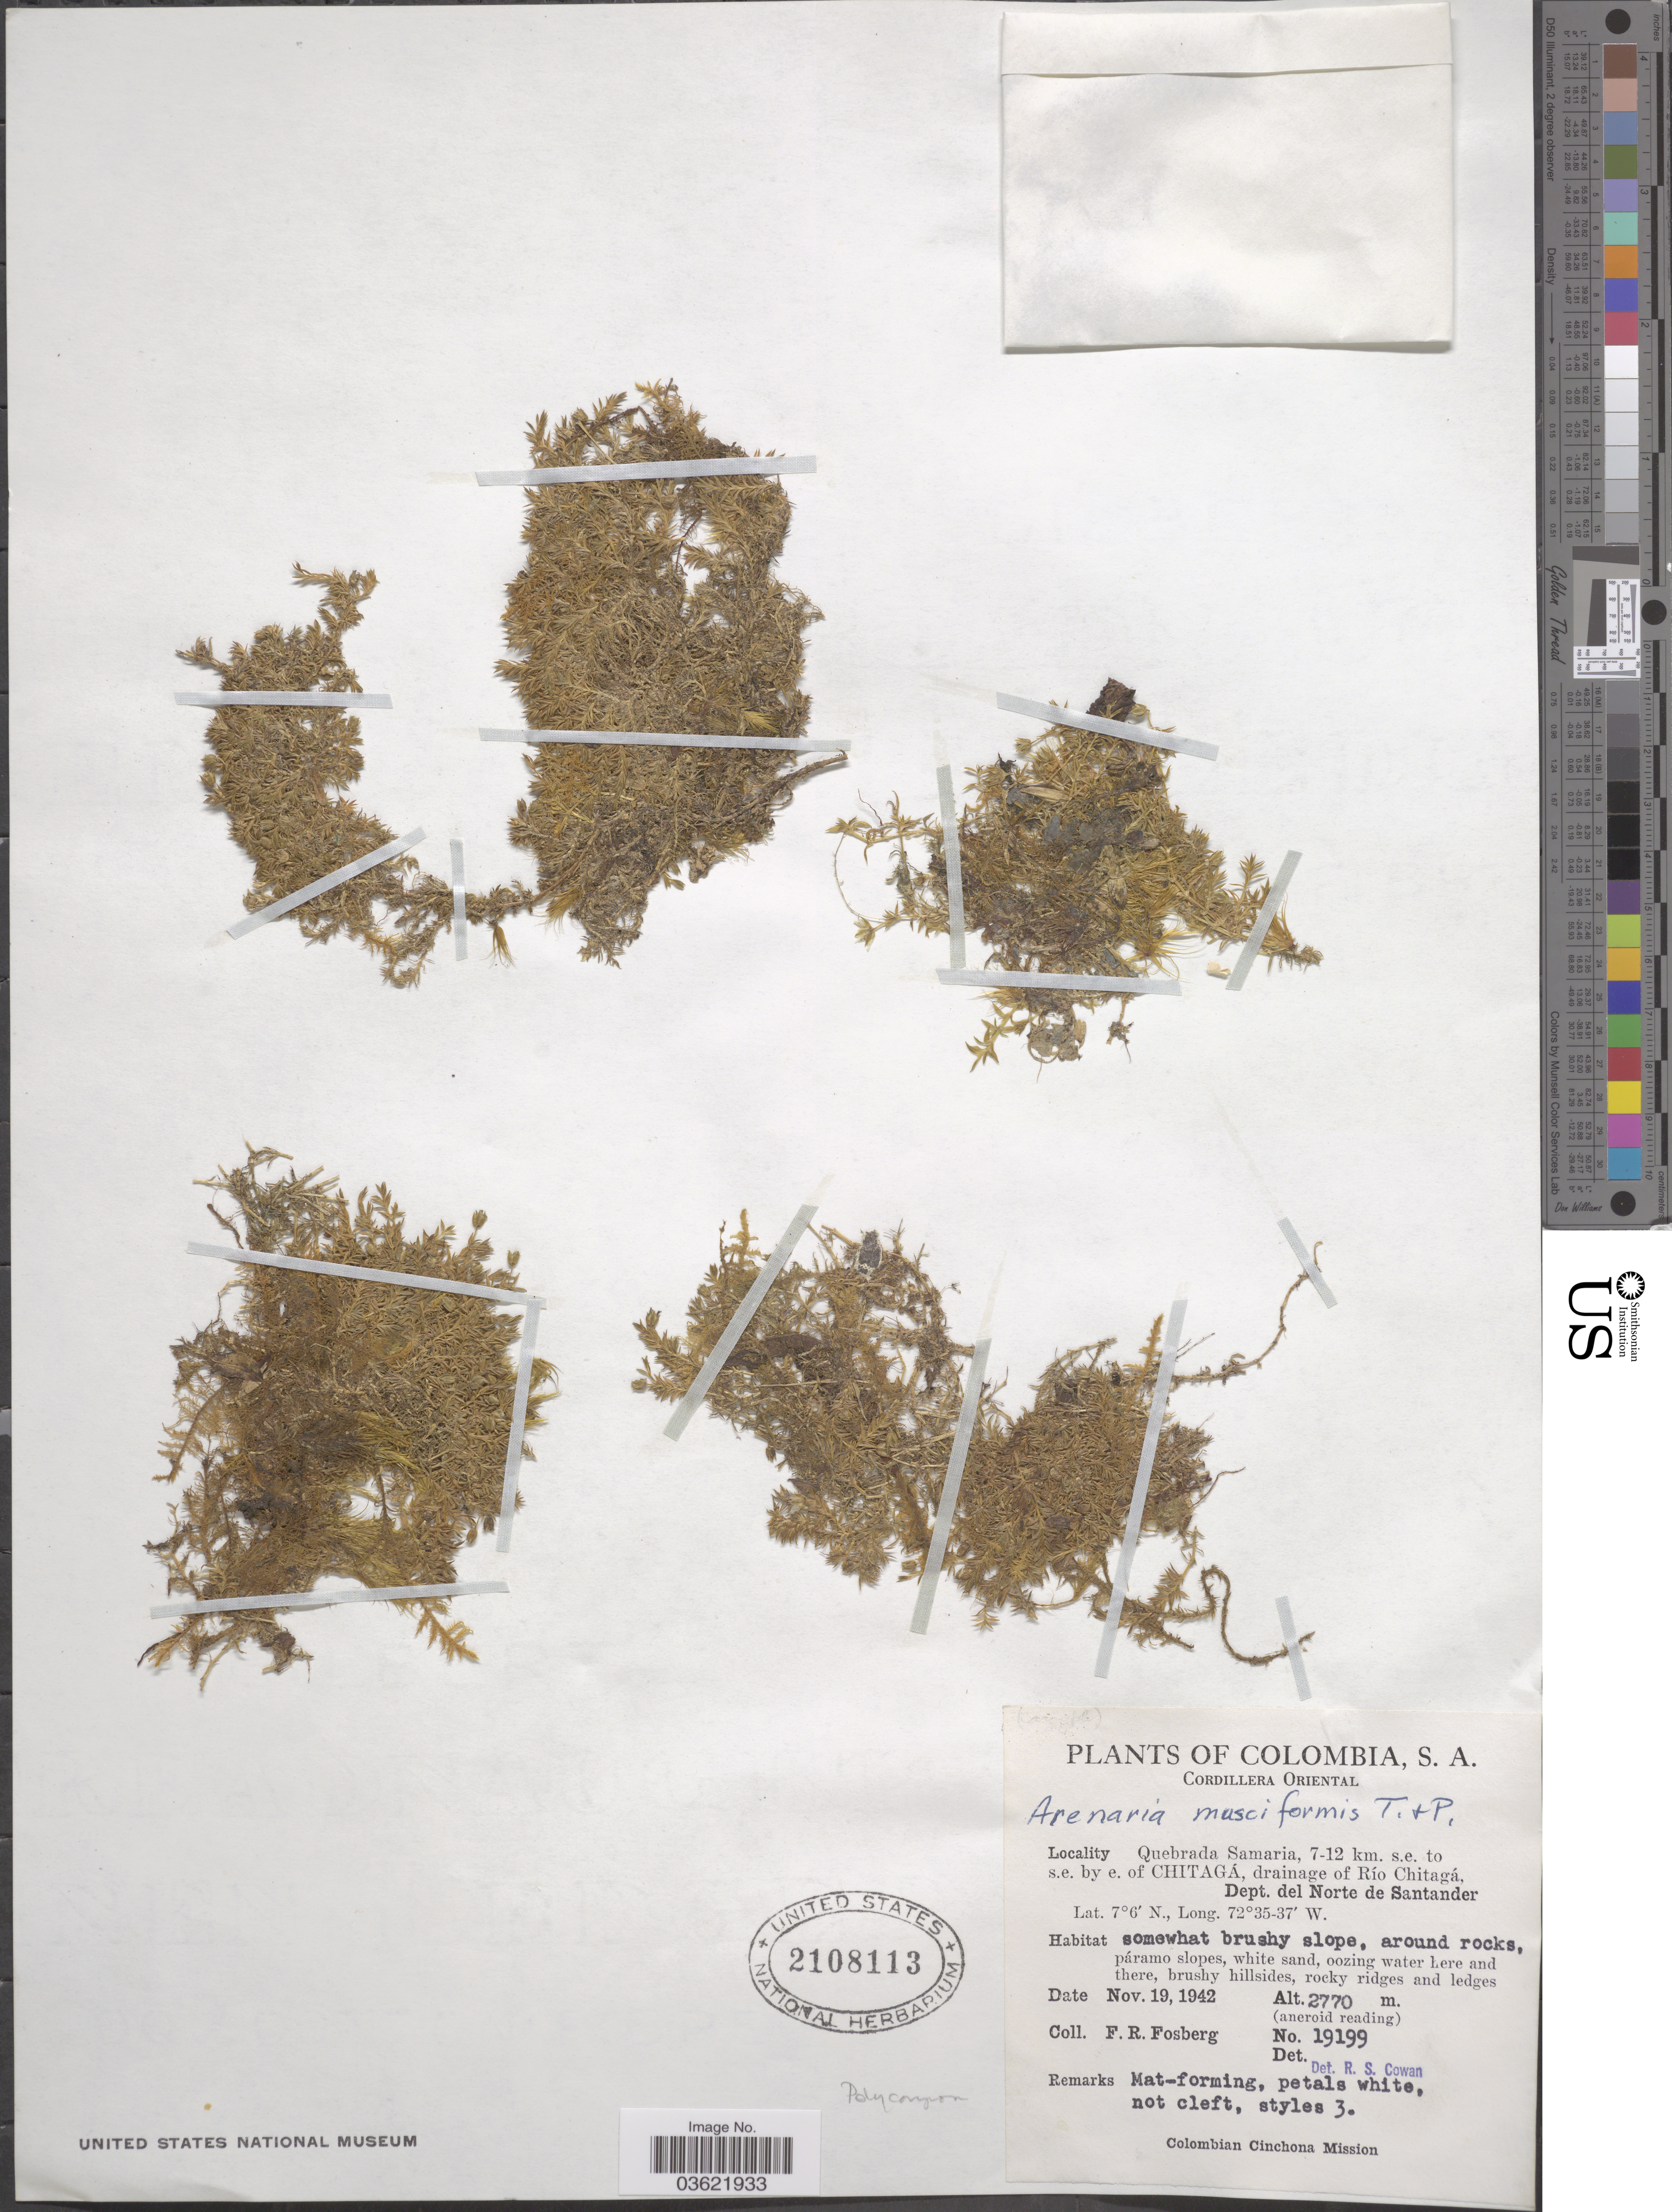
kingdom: Plantae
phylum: Tracheophyta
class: Magnoliopsida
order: Caryophyllales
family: Caryophyllaceae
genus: Arenaria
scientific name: Arenaria musciformis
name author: Triana & Planch.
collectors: F. R. Fosberg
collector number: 19199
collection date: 1942-11-19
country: Colombia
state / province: Norte de Santander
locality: Cordillera Oriental. Quebrada Samaria, 7-12 km. s.e. to s.e. by e. of Chitagá, drainage of Río Chitagá, Dept. del Norte de Santander.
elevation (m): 2770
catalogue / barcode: US 2108113